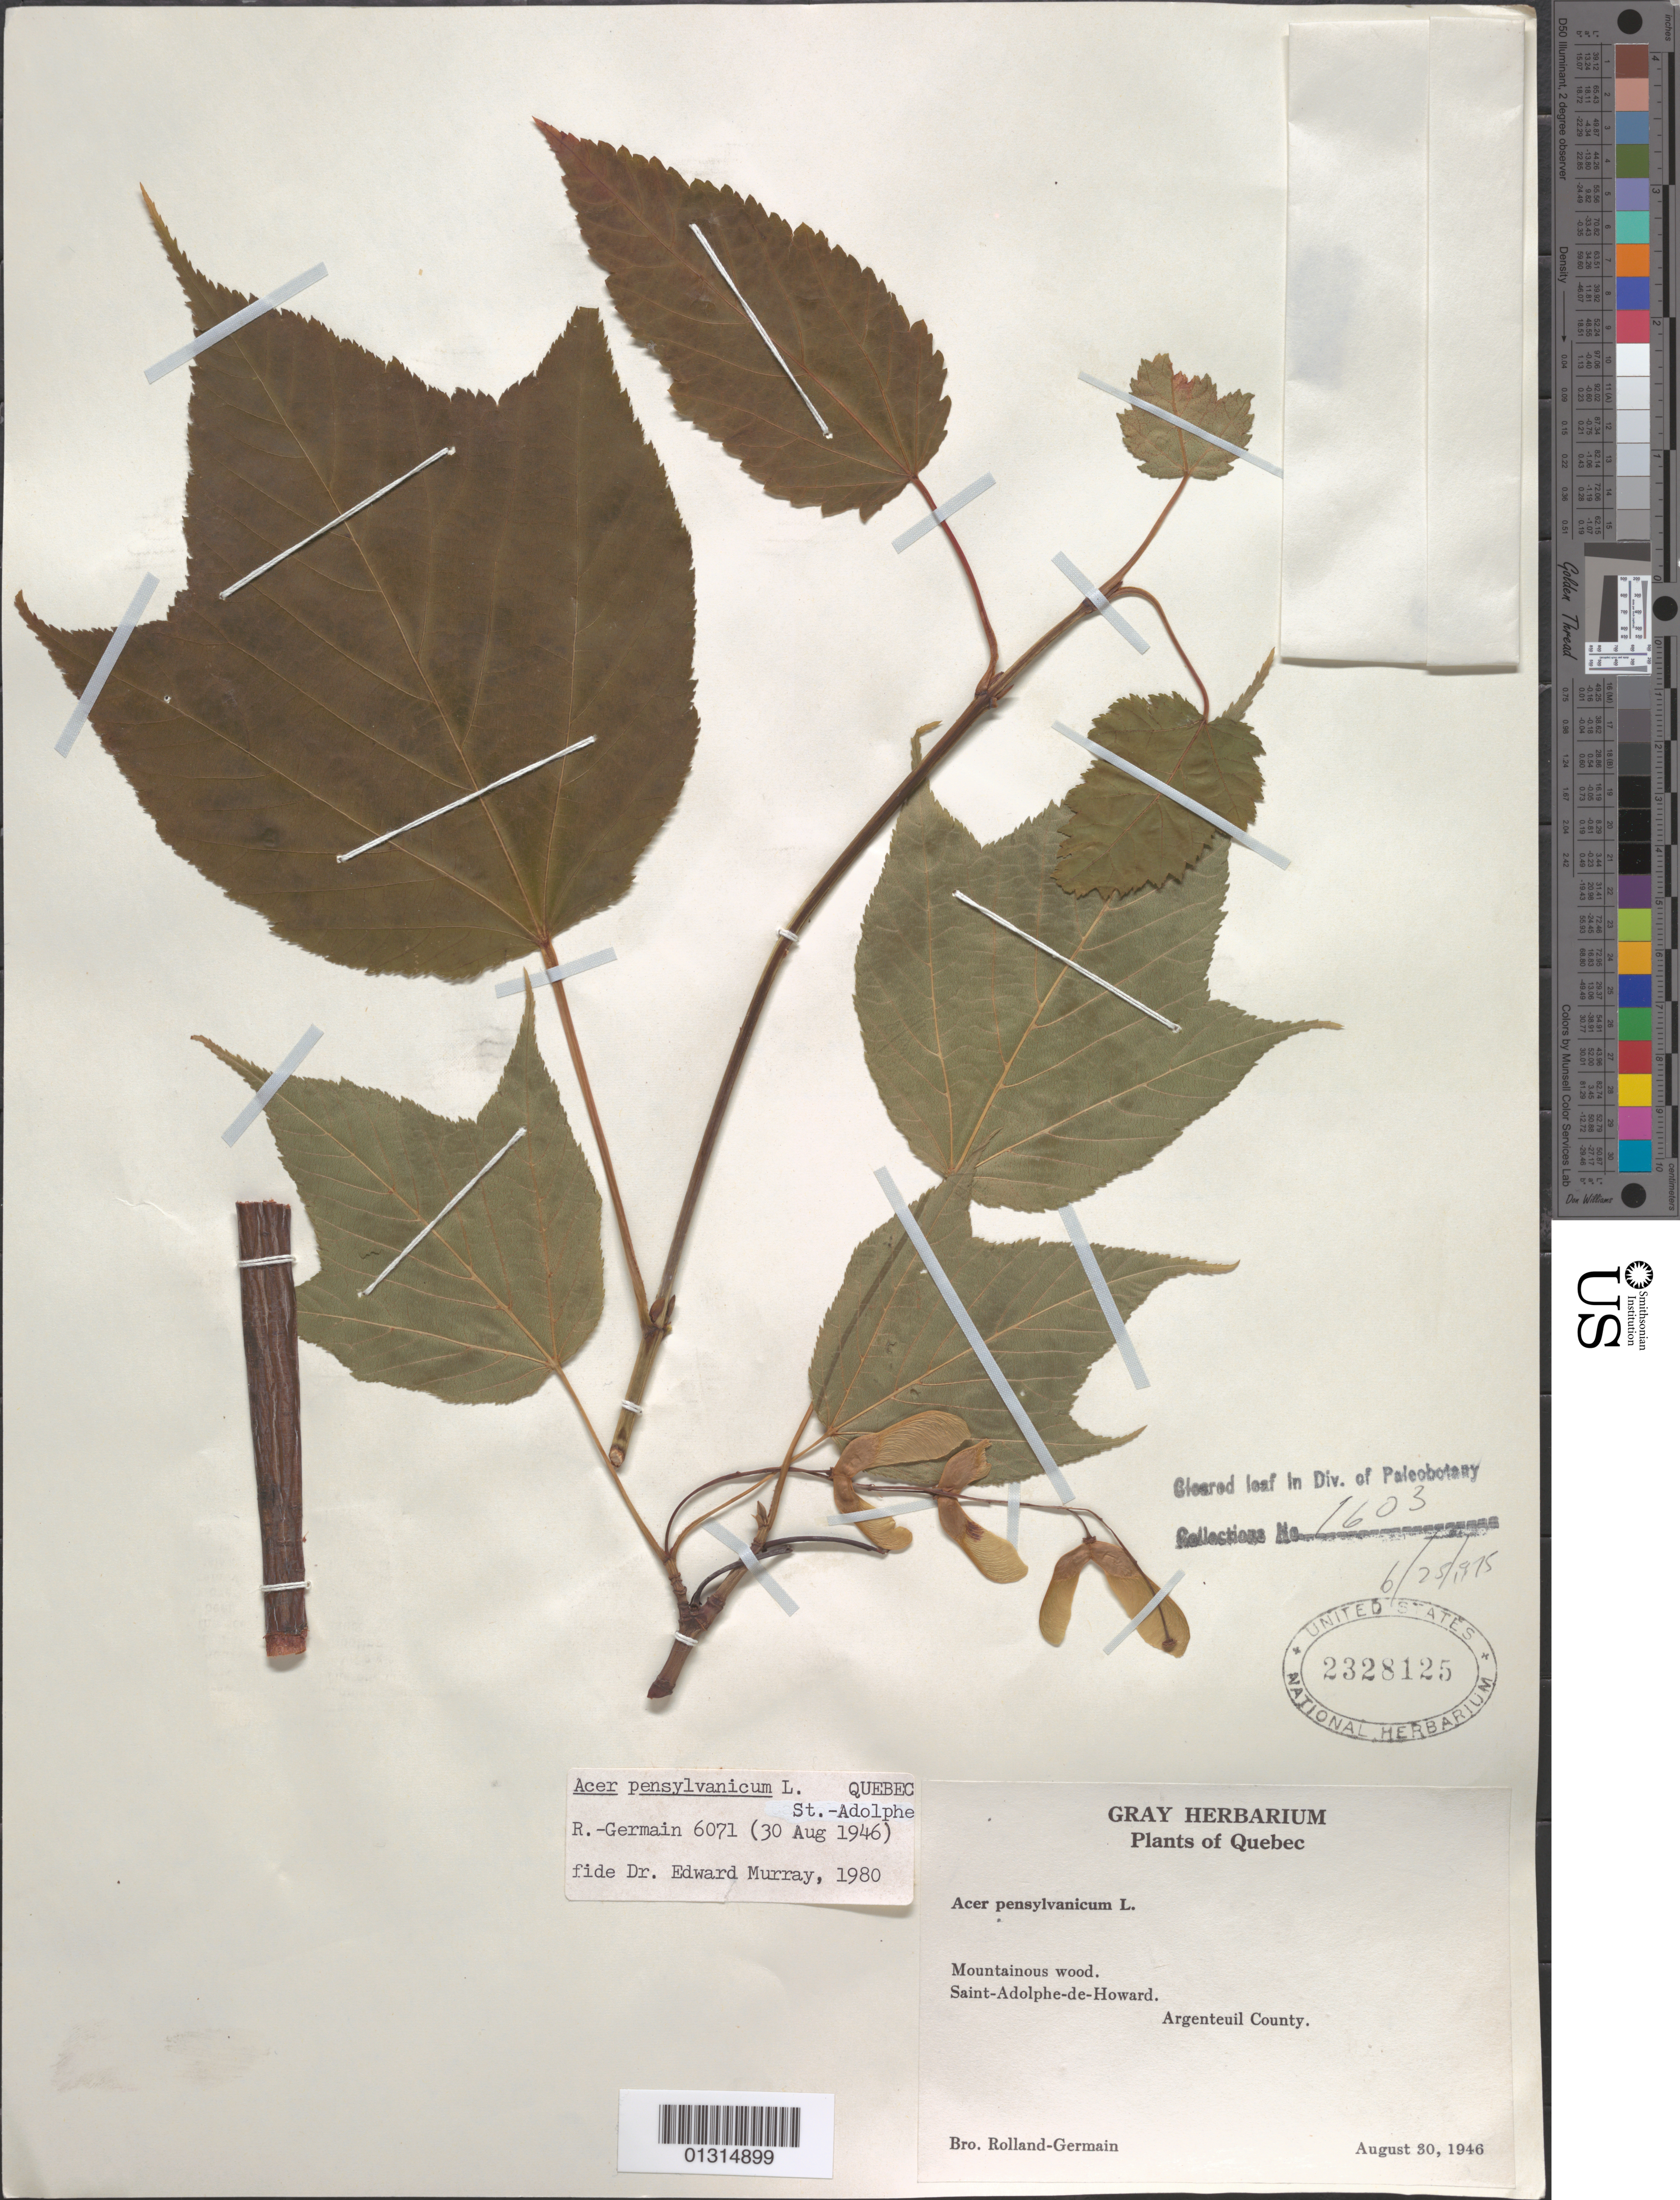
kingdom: Plantae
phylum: Tracheophyta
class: Magnoliopsida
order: Sapindales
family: Sapindaceae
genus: Acer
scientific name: Acer pensylvanicum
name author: L.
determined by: Murray, Edward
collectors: Rolland-Germain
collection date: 1946-08-30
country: Canada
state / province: Quebec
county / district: Argenteuil County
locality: Argenteuil County, Saint-Adolphe-de-Howard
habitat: Mountainous woods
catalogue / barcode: US 2328125